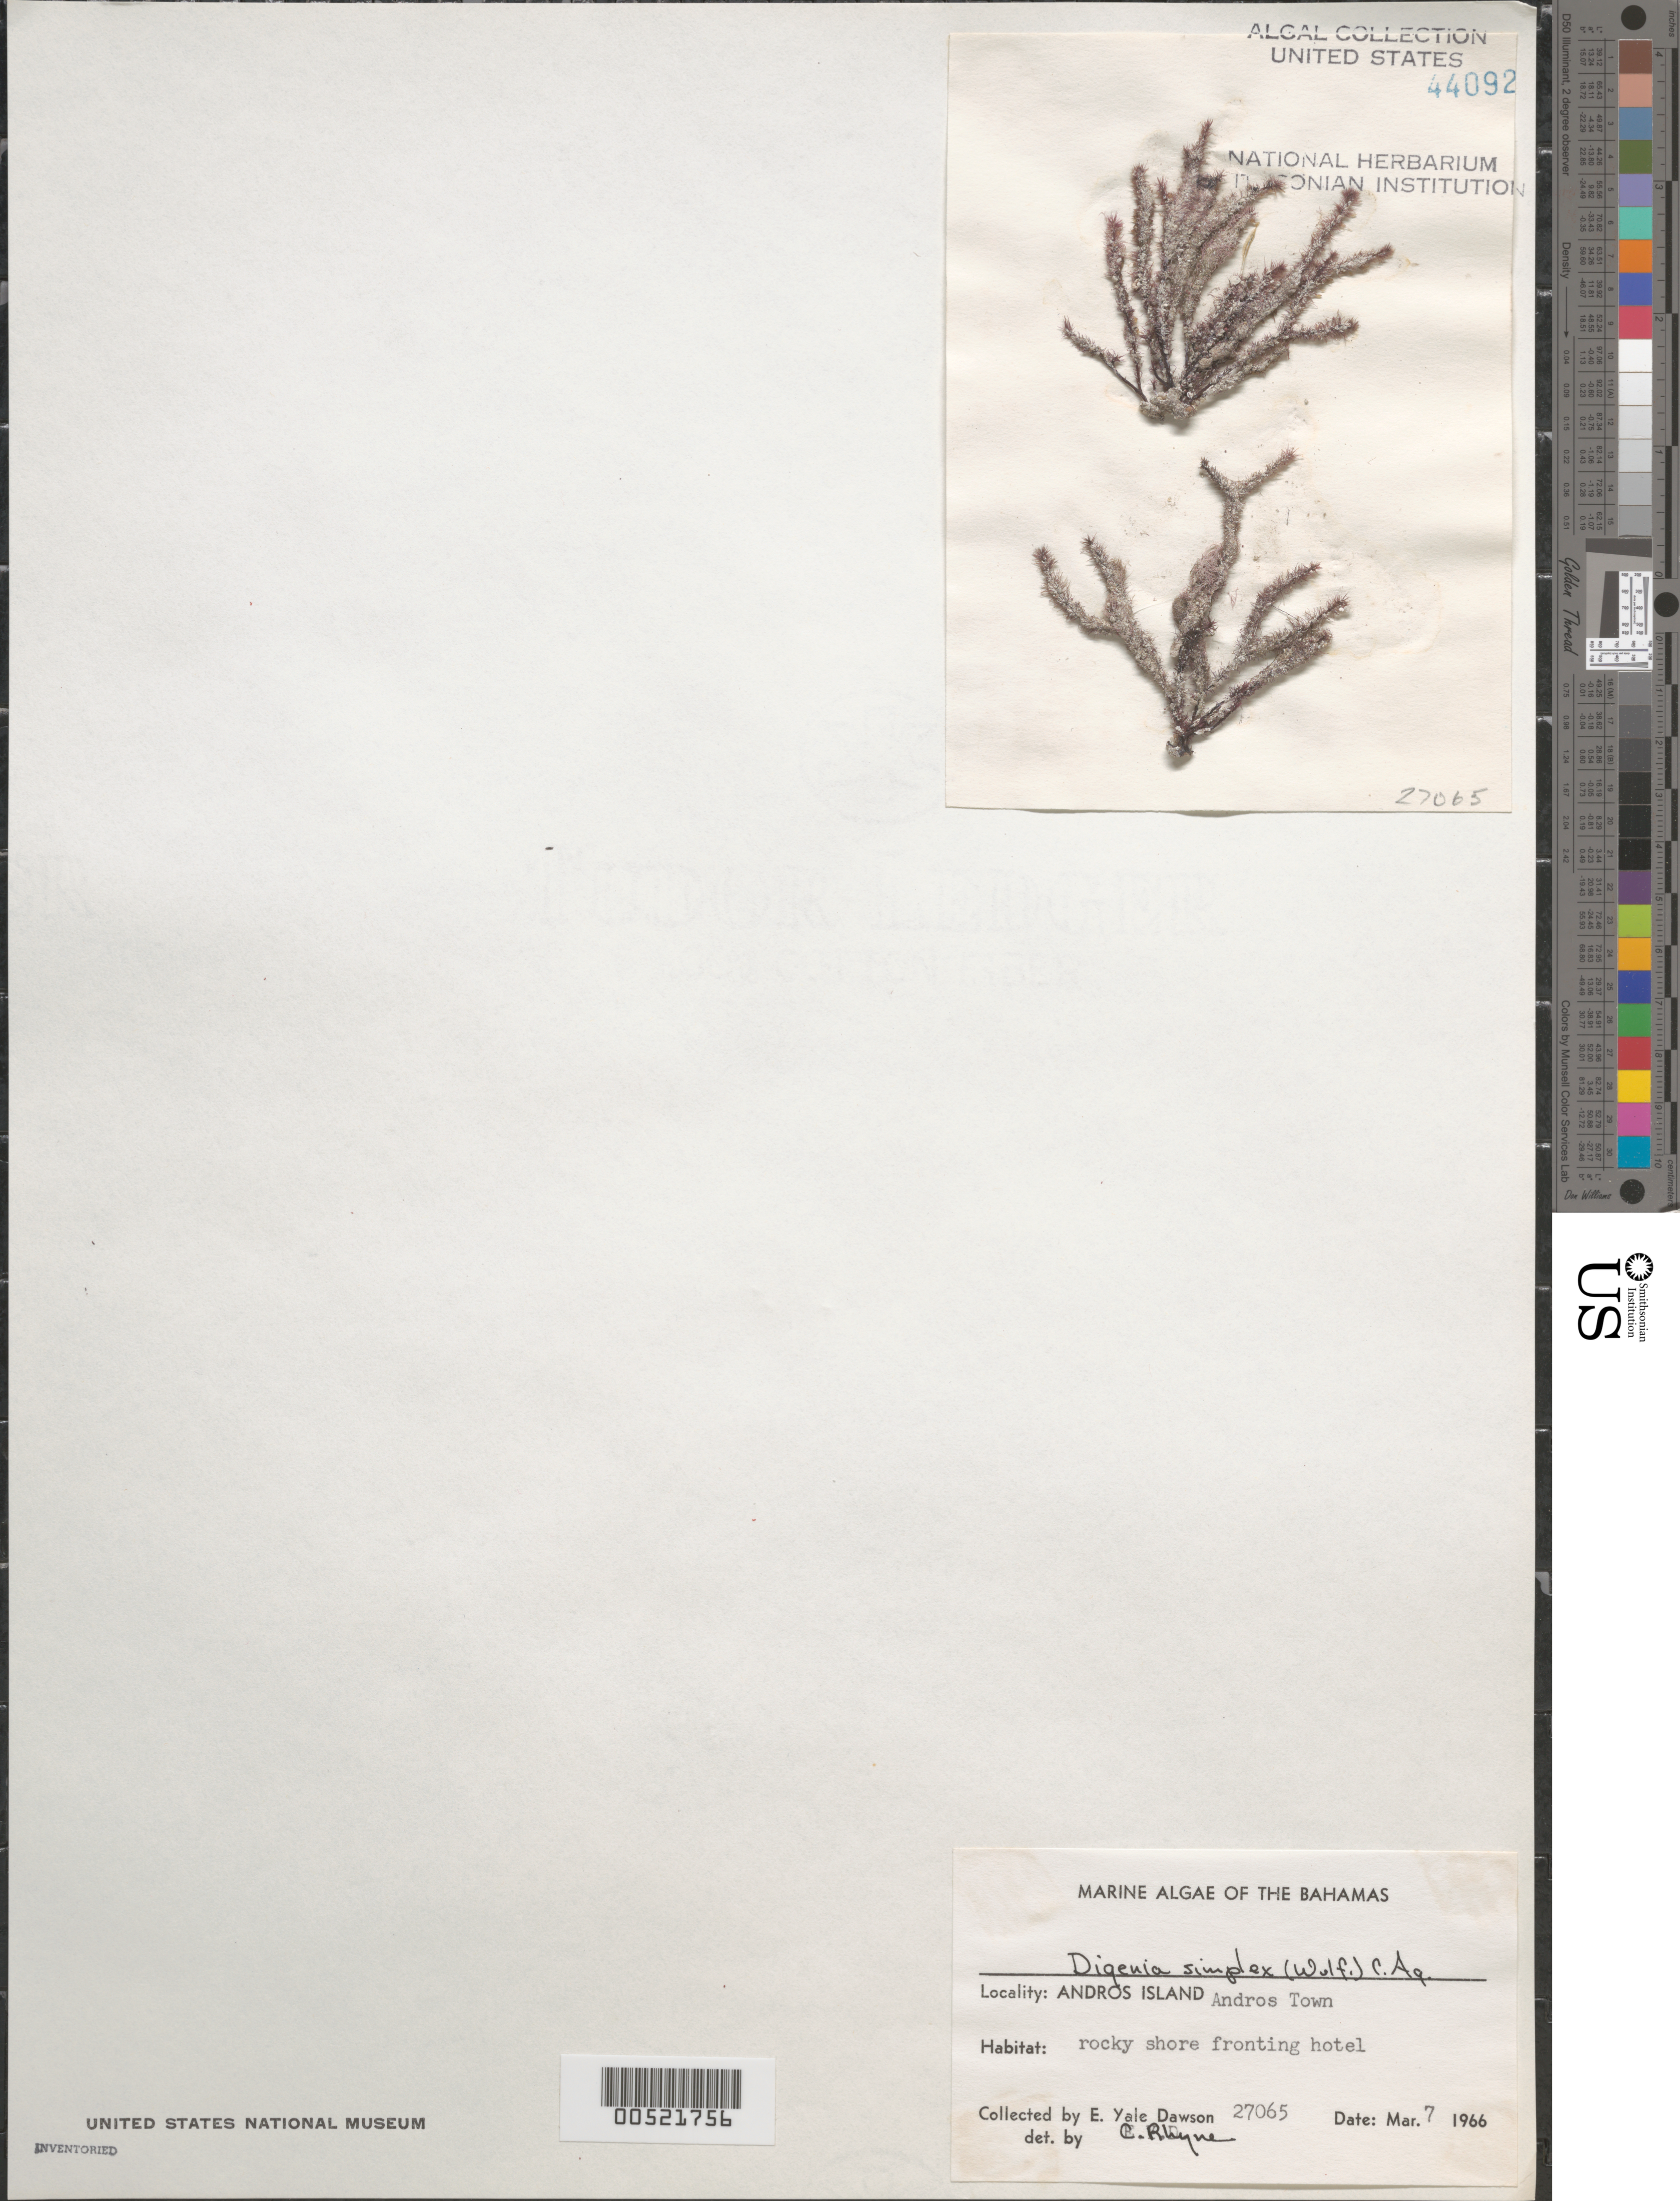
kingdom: Plantae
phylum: Rhodophyta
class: Florideophyceae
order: Ceramiales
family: Rhodomelaceae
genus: Digenea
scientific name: Digenea simplex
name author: (Wulfen) C. Agardh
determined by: Rhyne, C. F.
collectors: E. Y. Dawson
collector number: EYD 27065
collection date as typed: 07 Mar 1966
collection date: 1966-03-07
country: Bahamas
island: Andros Island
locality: Andros Town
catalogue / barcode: US 44092